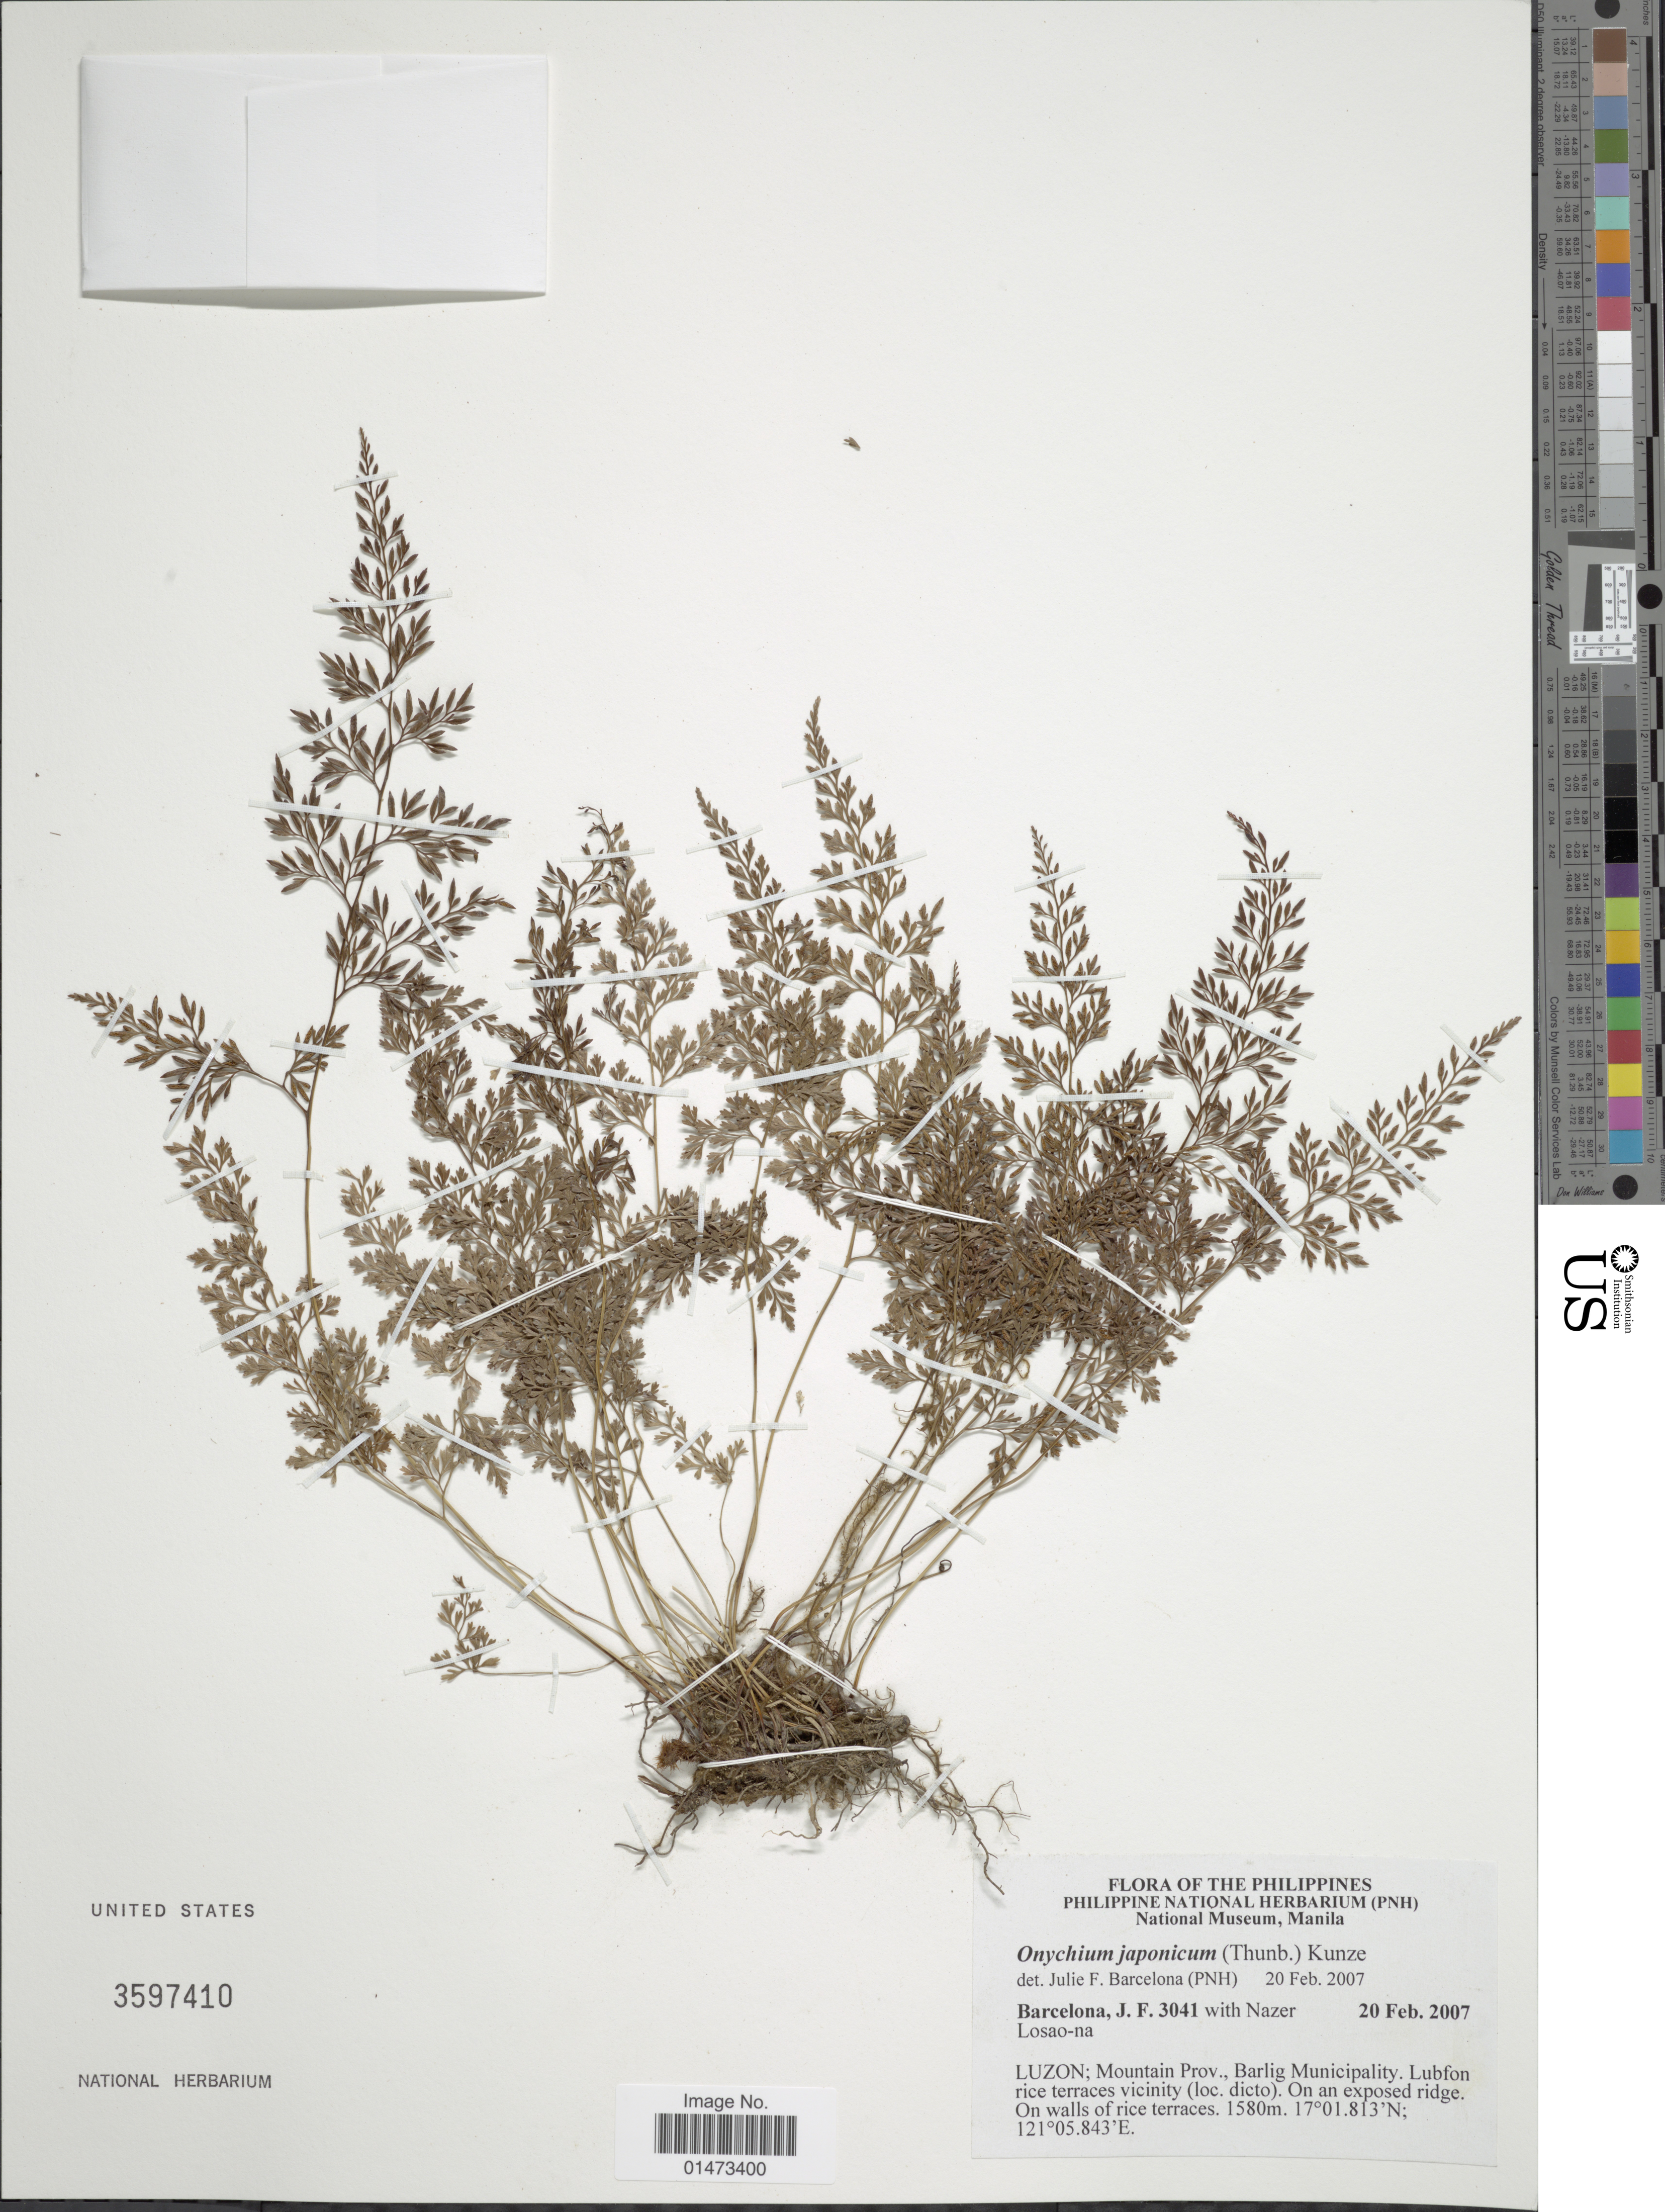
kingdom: Plantae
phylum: Tracheophyta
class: Polypodiopsida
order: Polypodiales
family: Pteridaceae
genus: Onychium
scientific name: Onychium lucidum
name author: (D. Don) Spreng.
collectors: J. F. Barcelona & N. Losao-na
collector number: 3041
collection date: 2007-02-20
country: Philippines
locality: Luzon; Mountain Prov., Barlig Municipality. Lubfon rice terraces vicinity (loc. dicto), on an exposed ridge, on walls of rice terraces.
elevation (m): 1580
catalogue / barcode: US 3597410